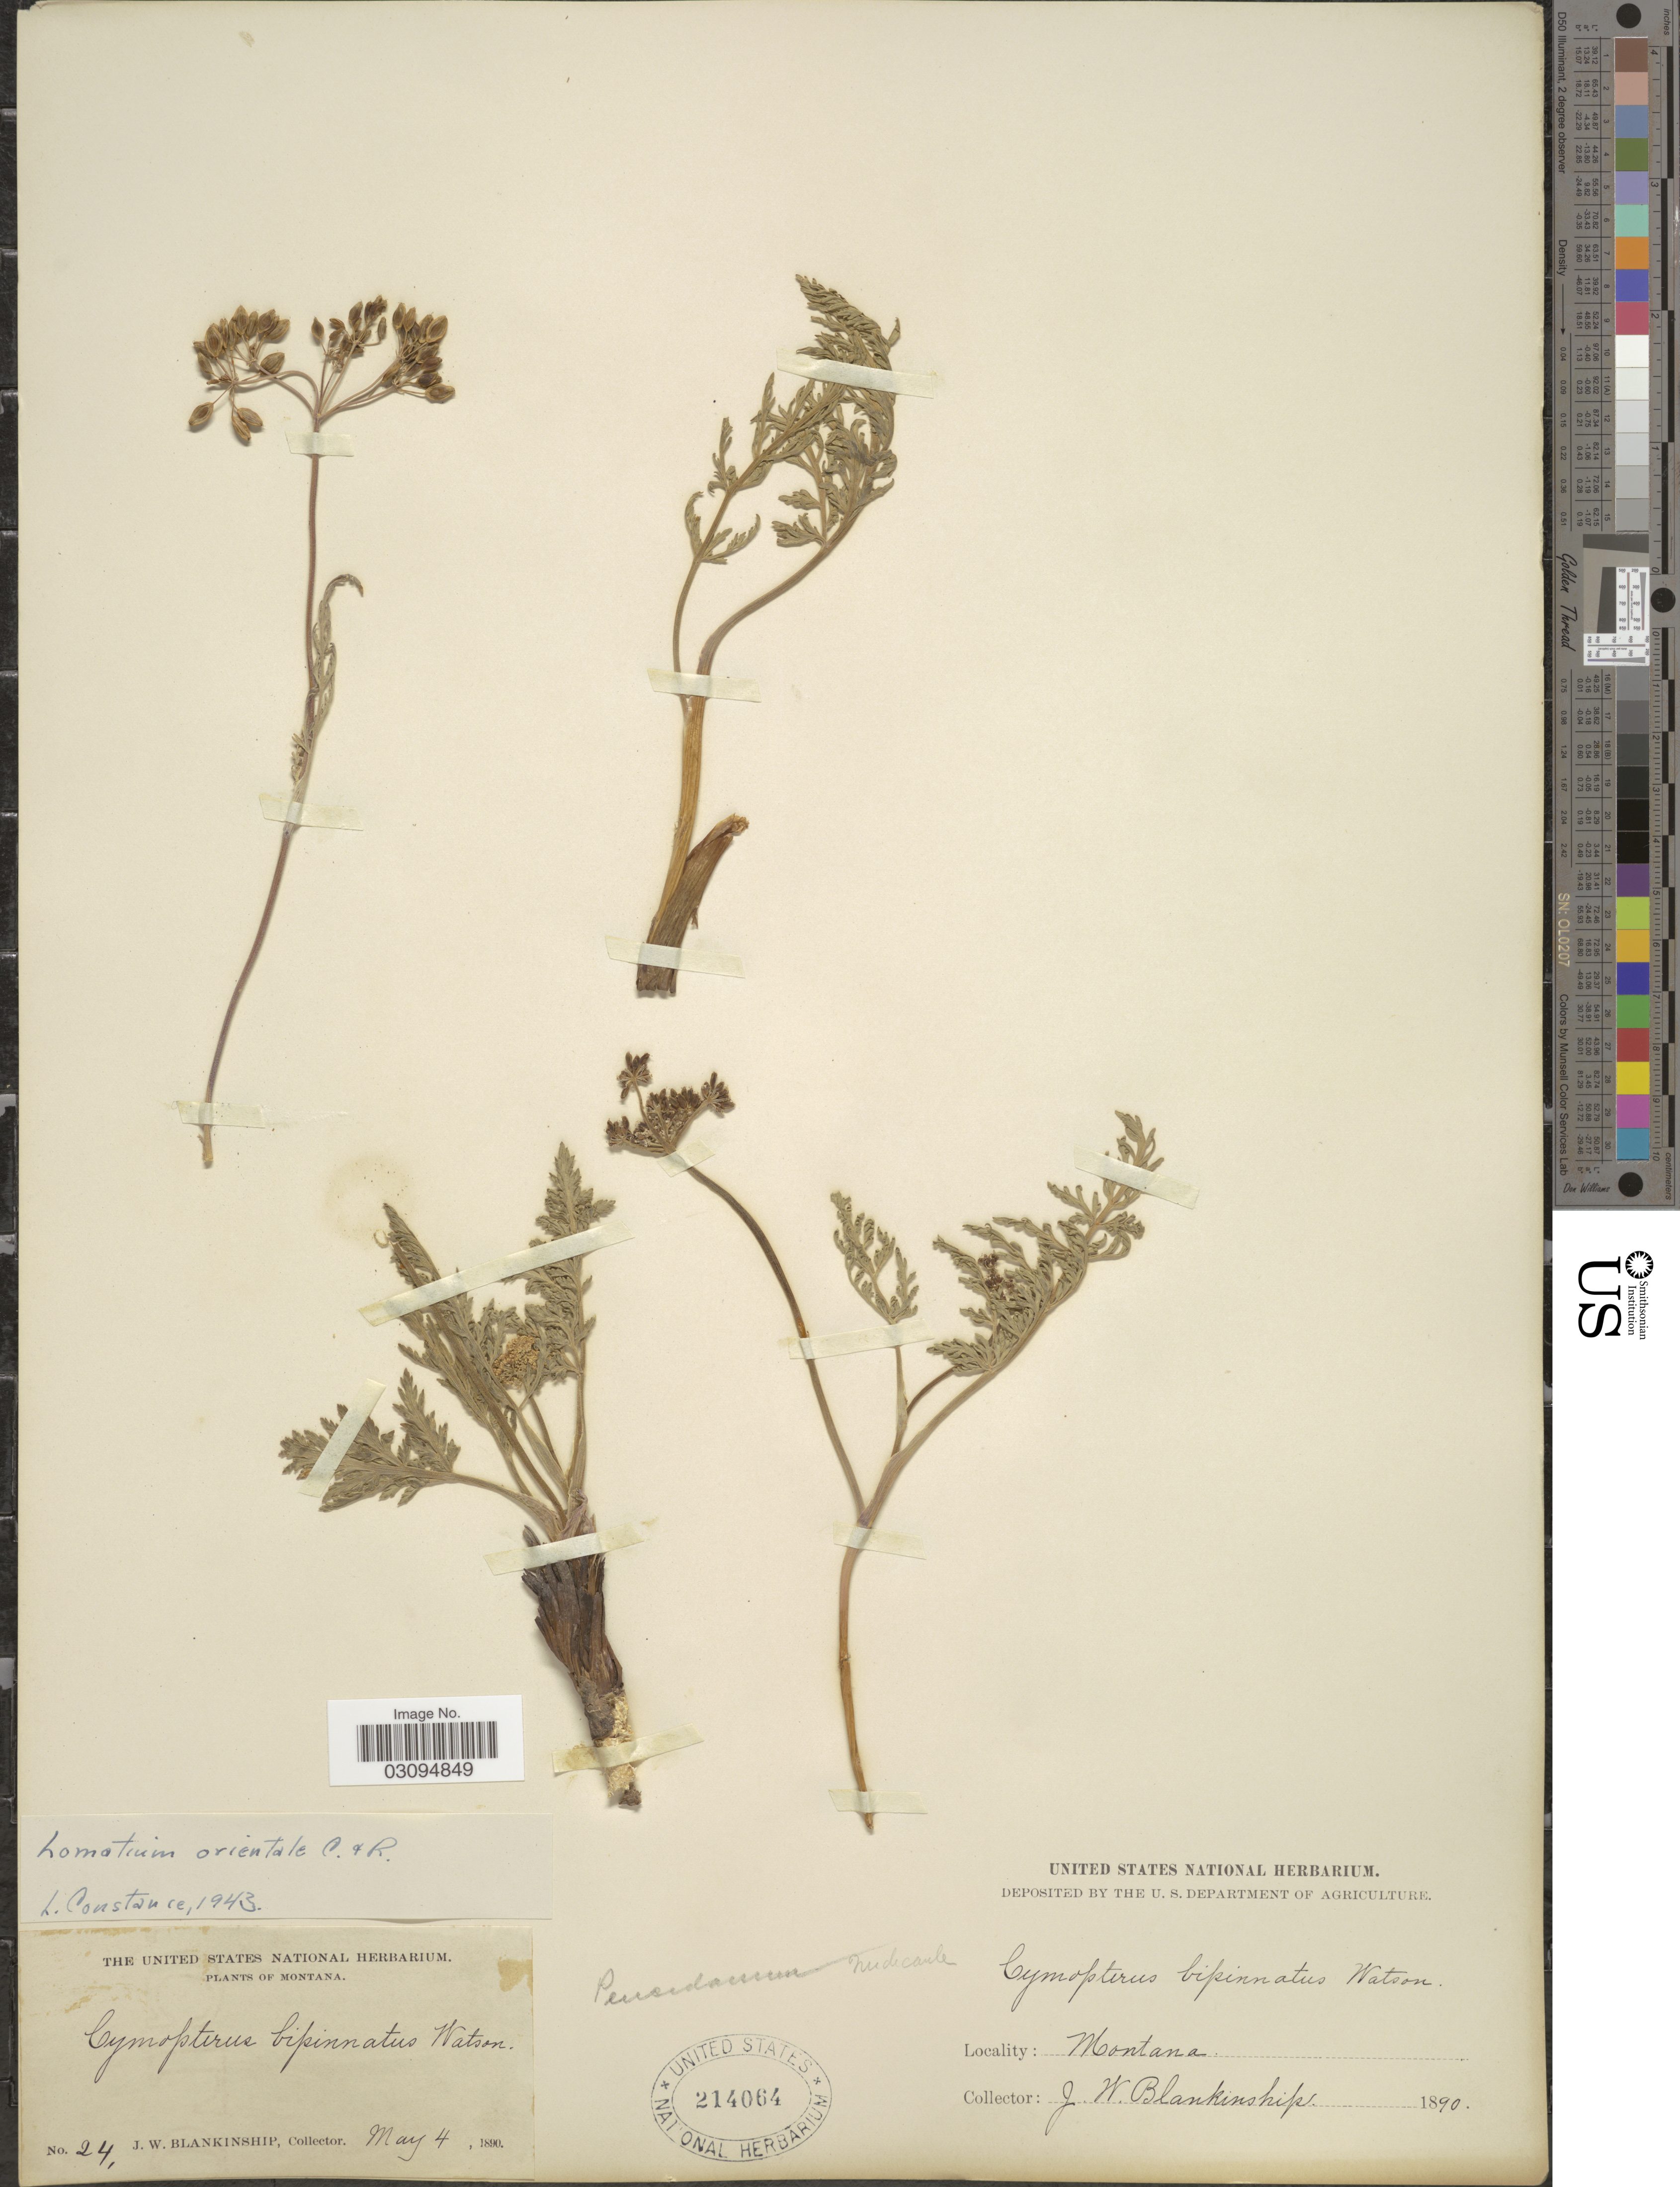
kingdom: Plantae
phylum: Tracheophyta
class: Magnoliopsida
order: Apiales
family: Apiaceae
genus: Lomatium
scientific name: Lomatium orientale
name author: J.M. Coult. & Rose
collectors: J. W. Blankinship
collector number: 24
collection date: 1890-05-04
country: United States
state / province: Montana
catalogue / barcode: US 214064